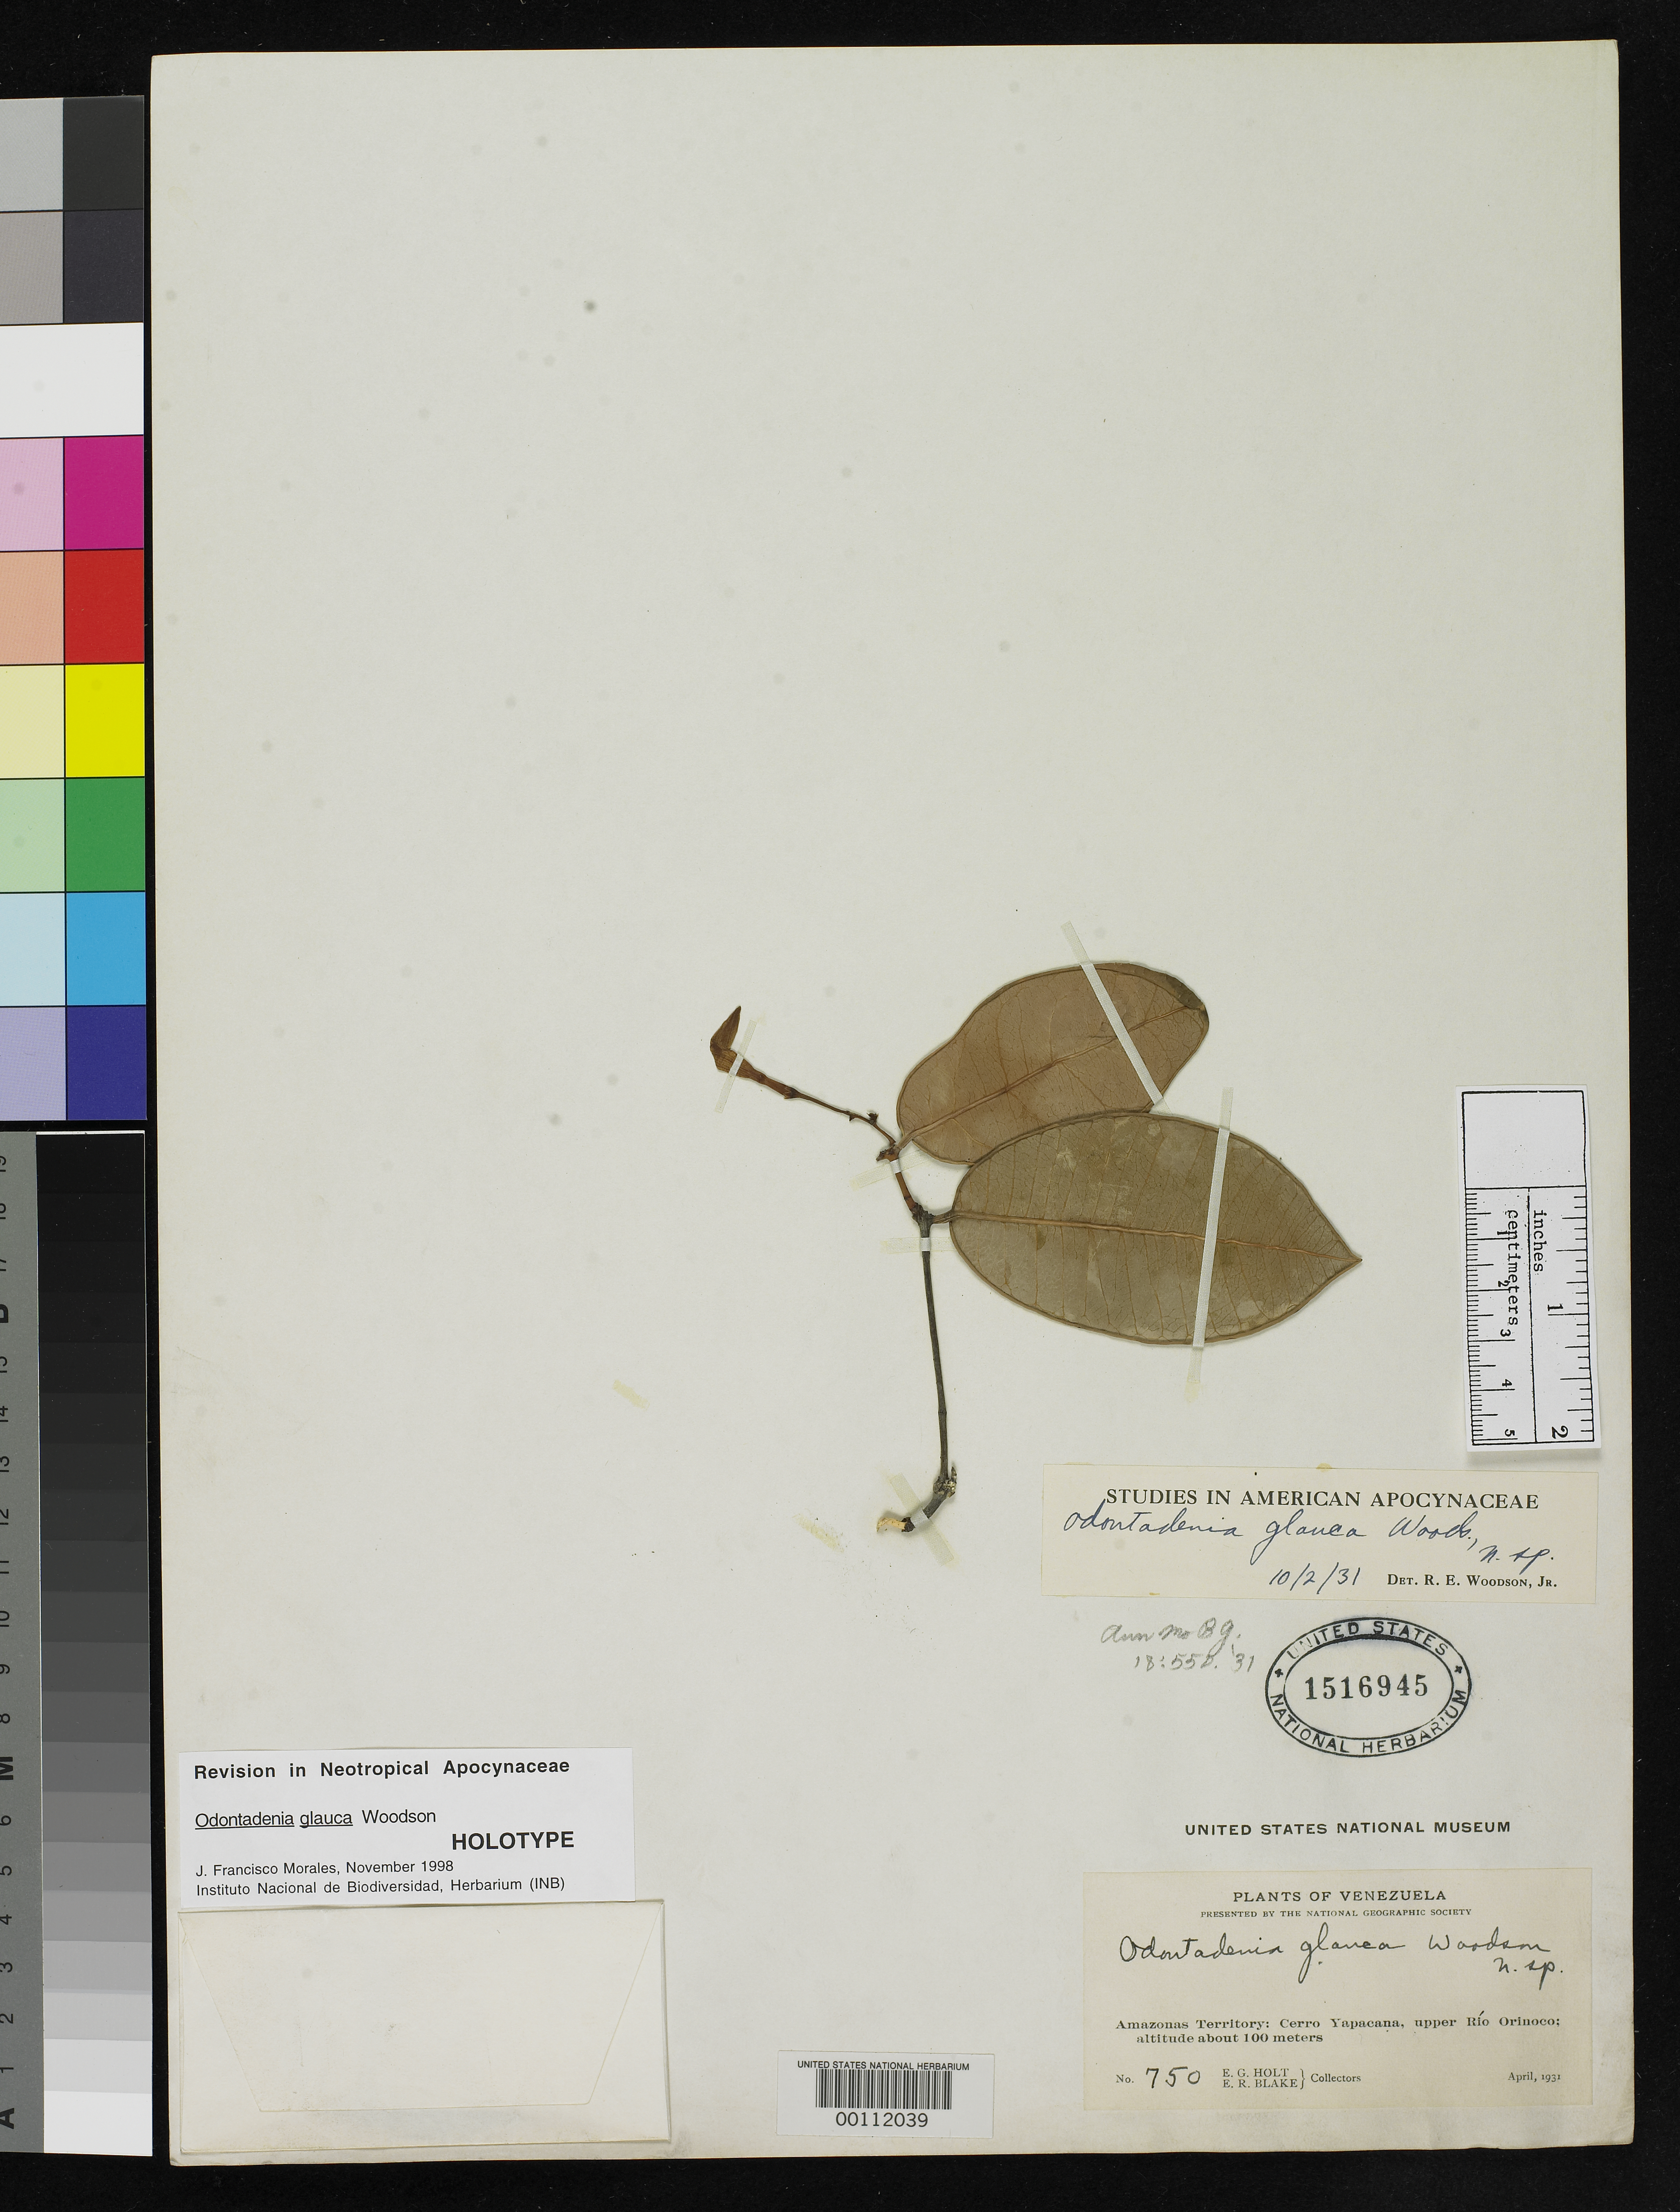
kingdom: Plantae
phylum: Tracheophyta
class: Magnoliopsida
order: Gentianales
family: Apocynaceae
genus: Odontadenia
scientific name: Odontadenia glauca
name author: Woodson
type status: Holotype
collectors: E. Holt & E. R. Blake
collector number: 750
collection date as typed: Apr 1931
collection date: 1931-04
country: Venezuela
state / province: Amazonas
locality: Cerro Yapacana, upper Rio Orinoco.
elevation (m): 100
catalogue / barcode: US 1516945